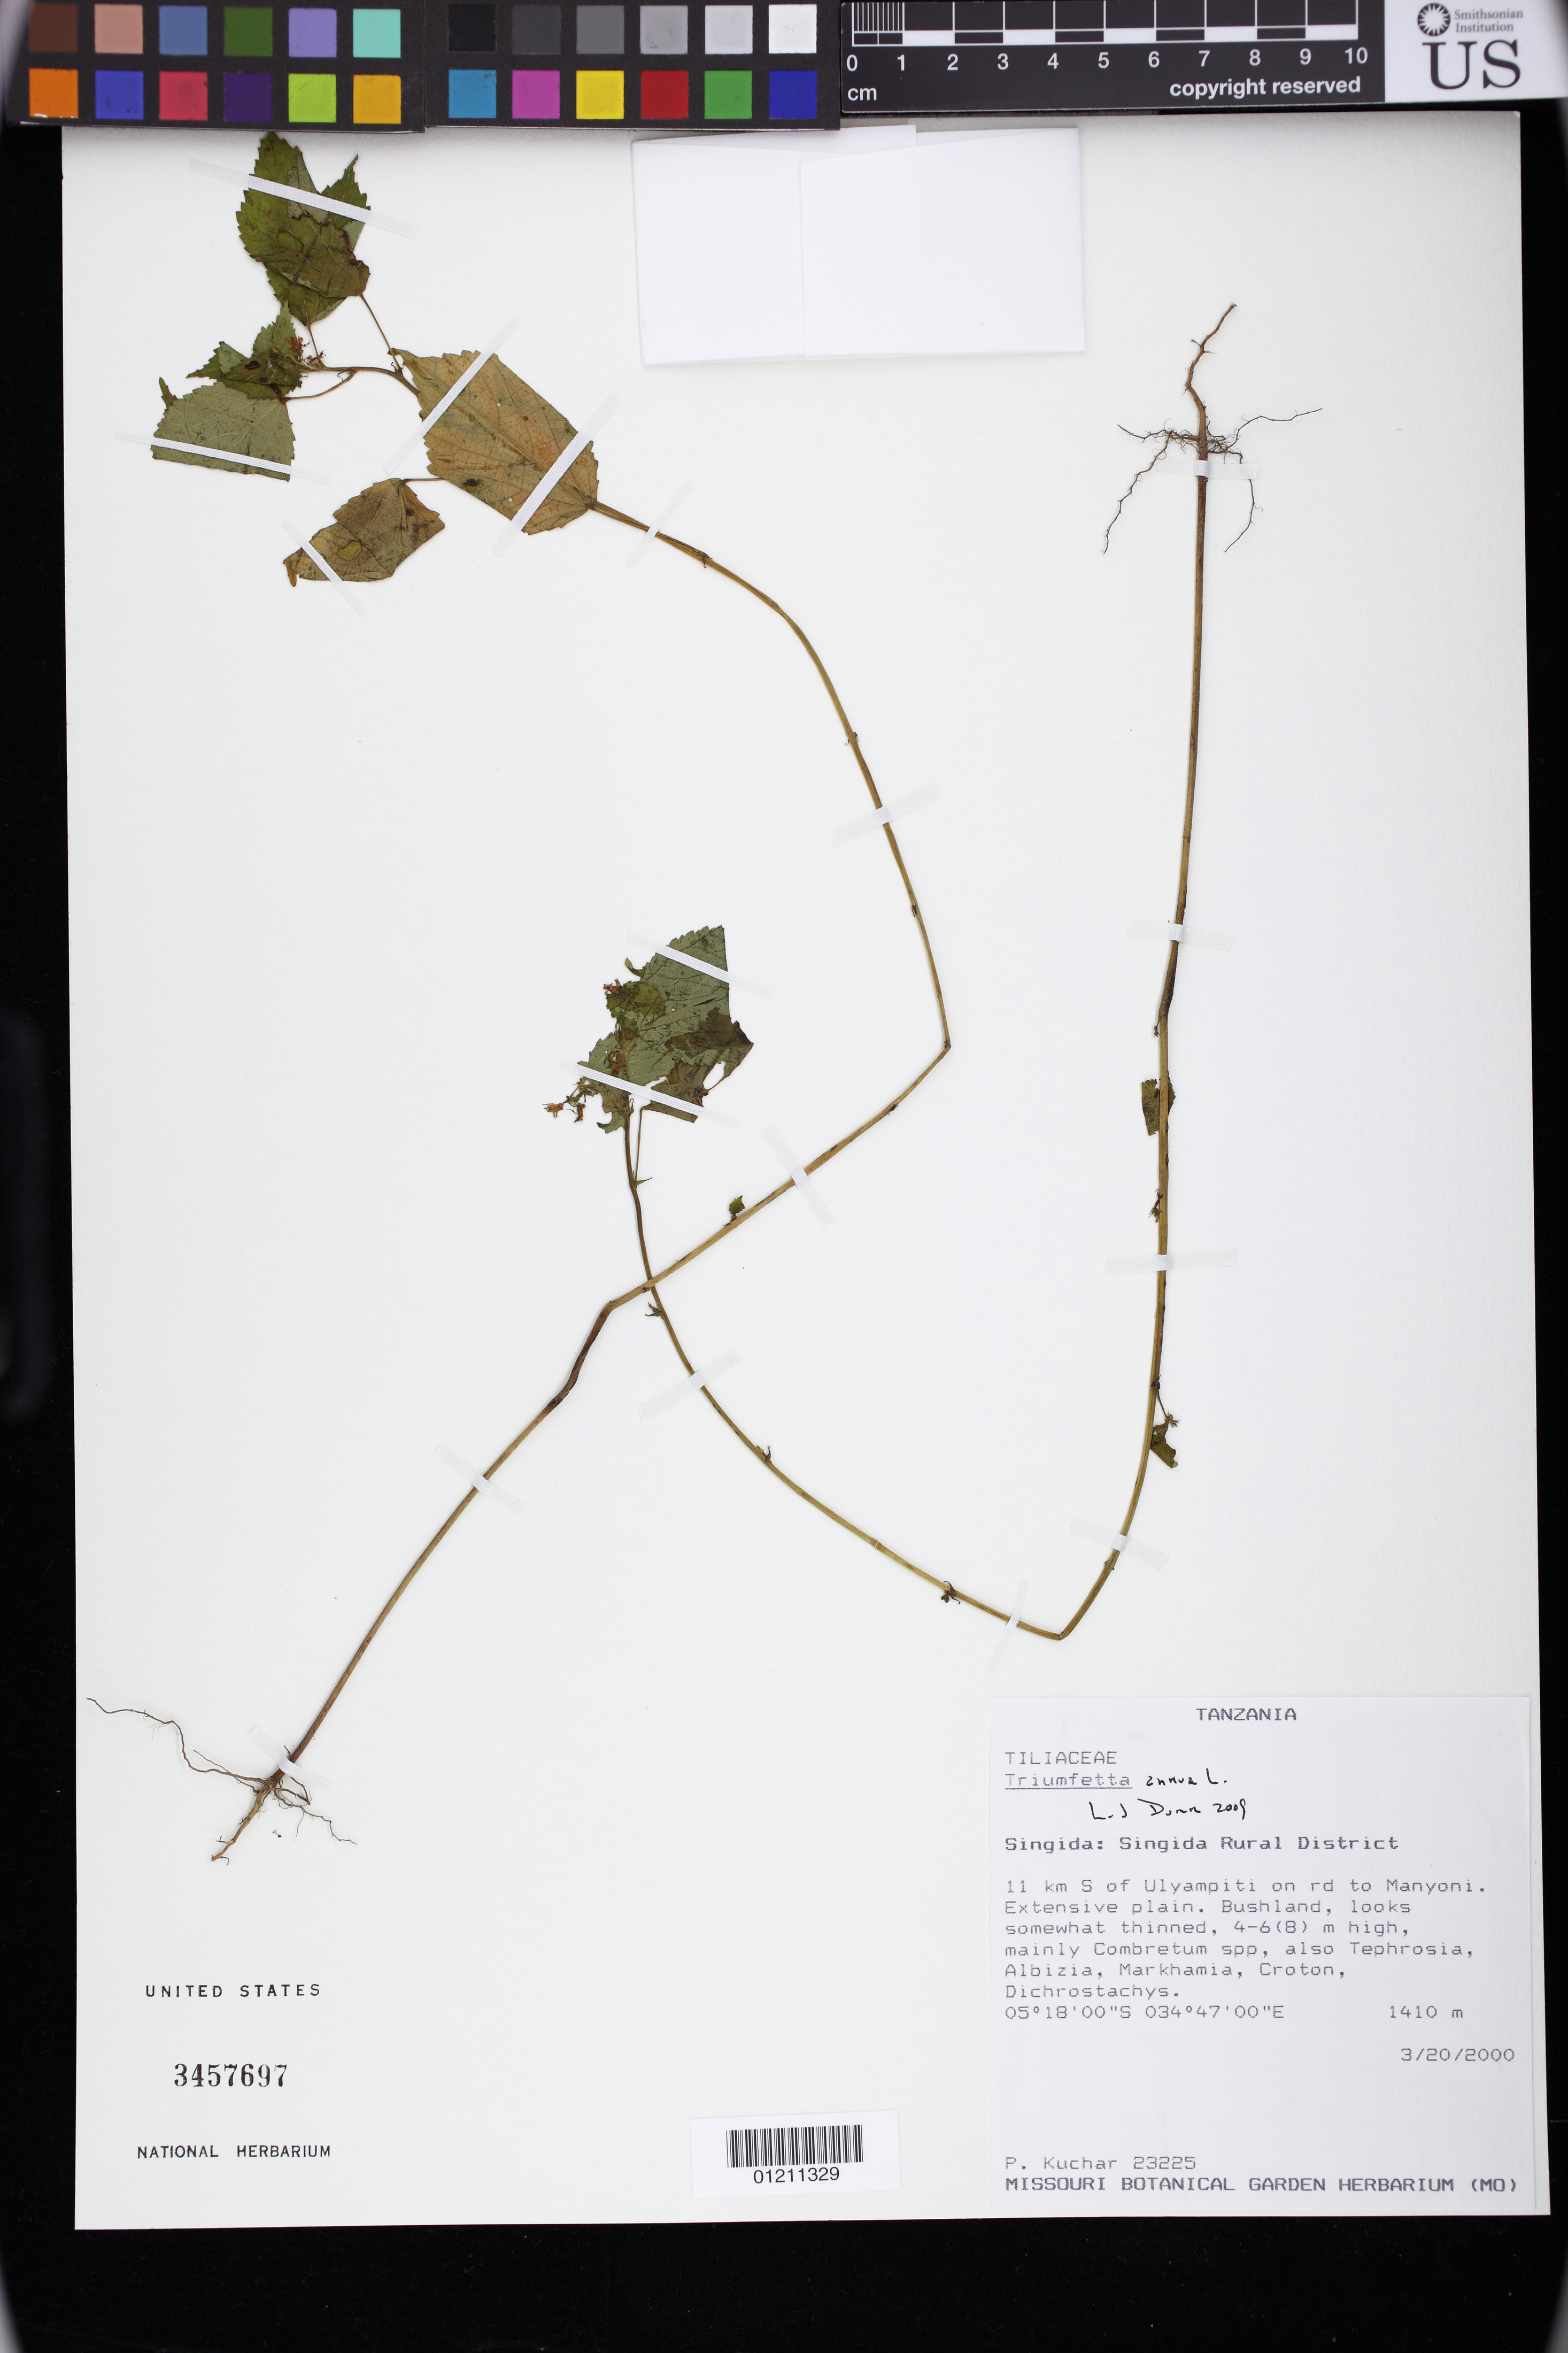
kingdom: Plantae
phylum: Tracheophyta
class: Magnoliopsida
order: Malvales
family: Malvaceae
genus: Triumfetta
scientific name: Triumfetta annua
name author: L.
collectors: P. Kuchar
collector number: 23225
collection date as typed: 20 Mar 2000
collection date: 2000-03-20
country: Tanzania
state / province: Singida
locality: Singida: Singida Rural District. 11 km S of Ulyampiti on rd to Manyoni.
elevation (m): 1410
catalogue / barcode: US 3457697